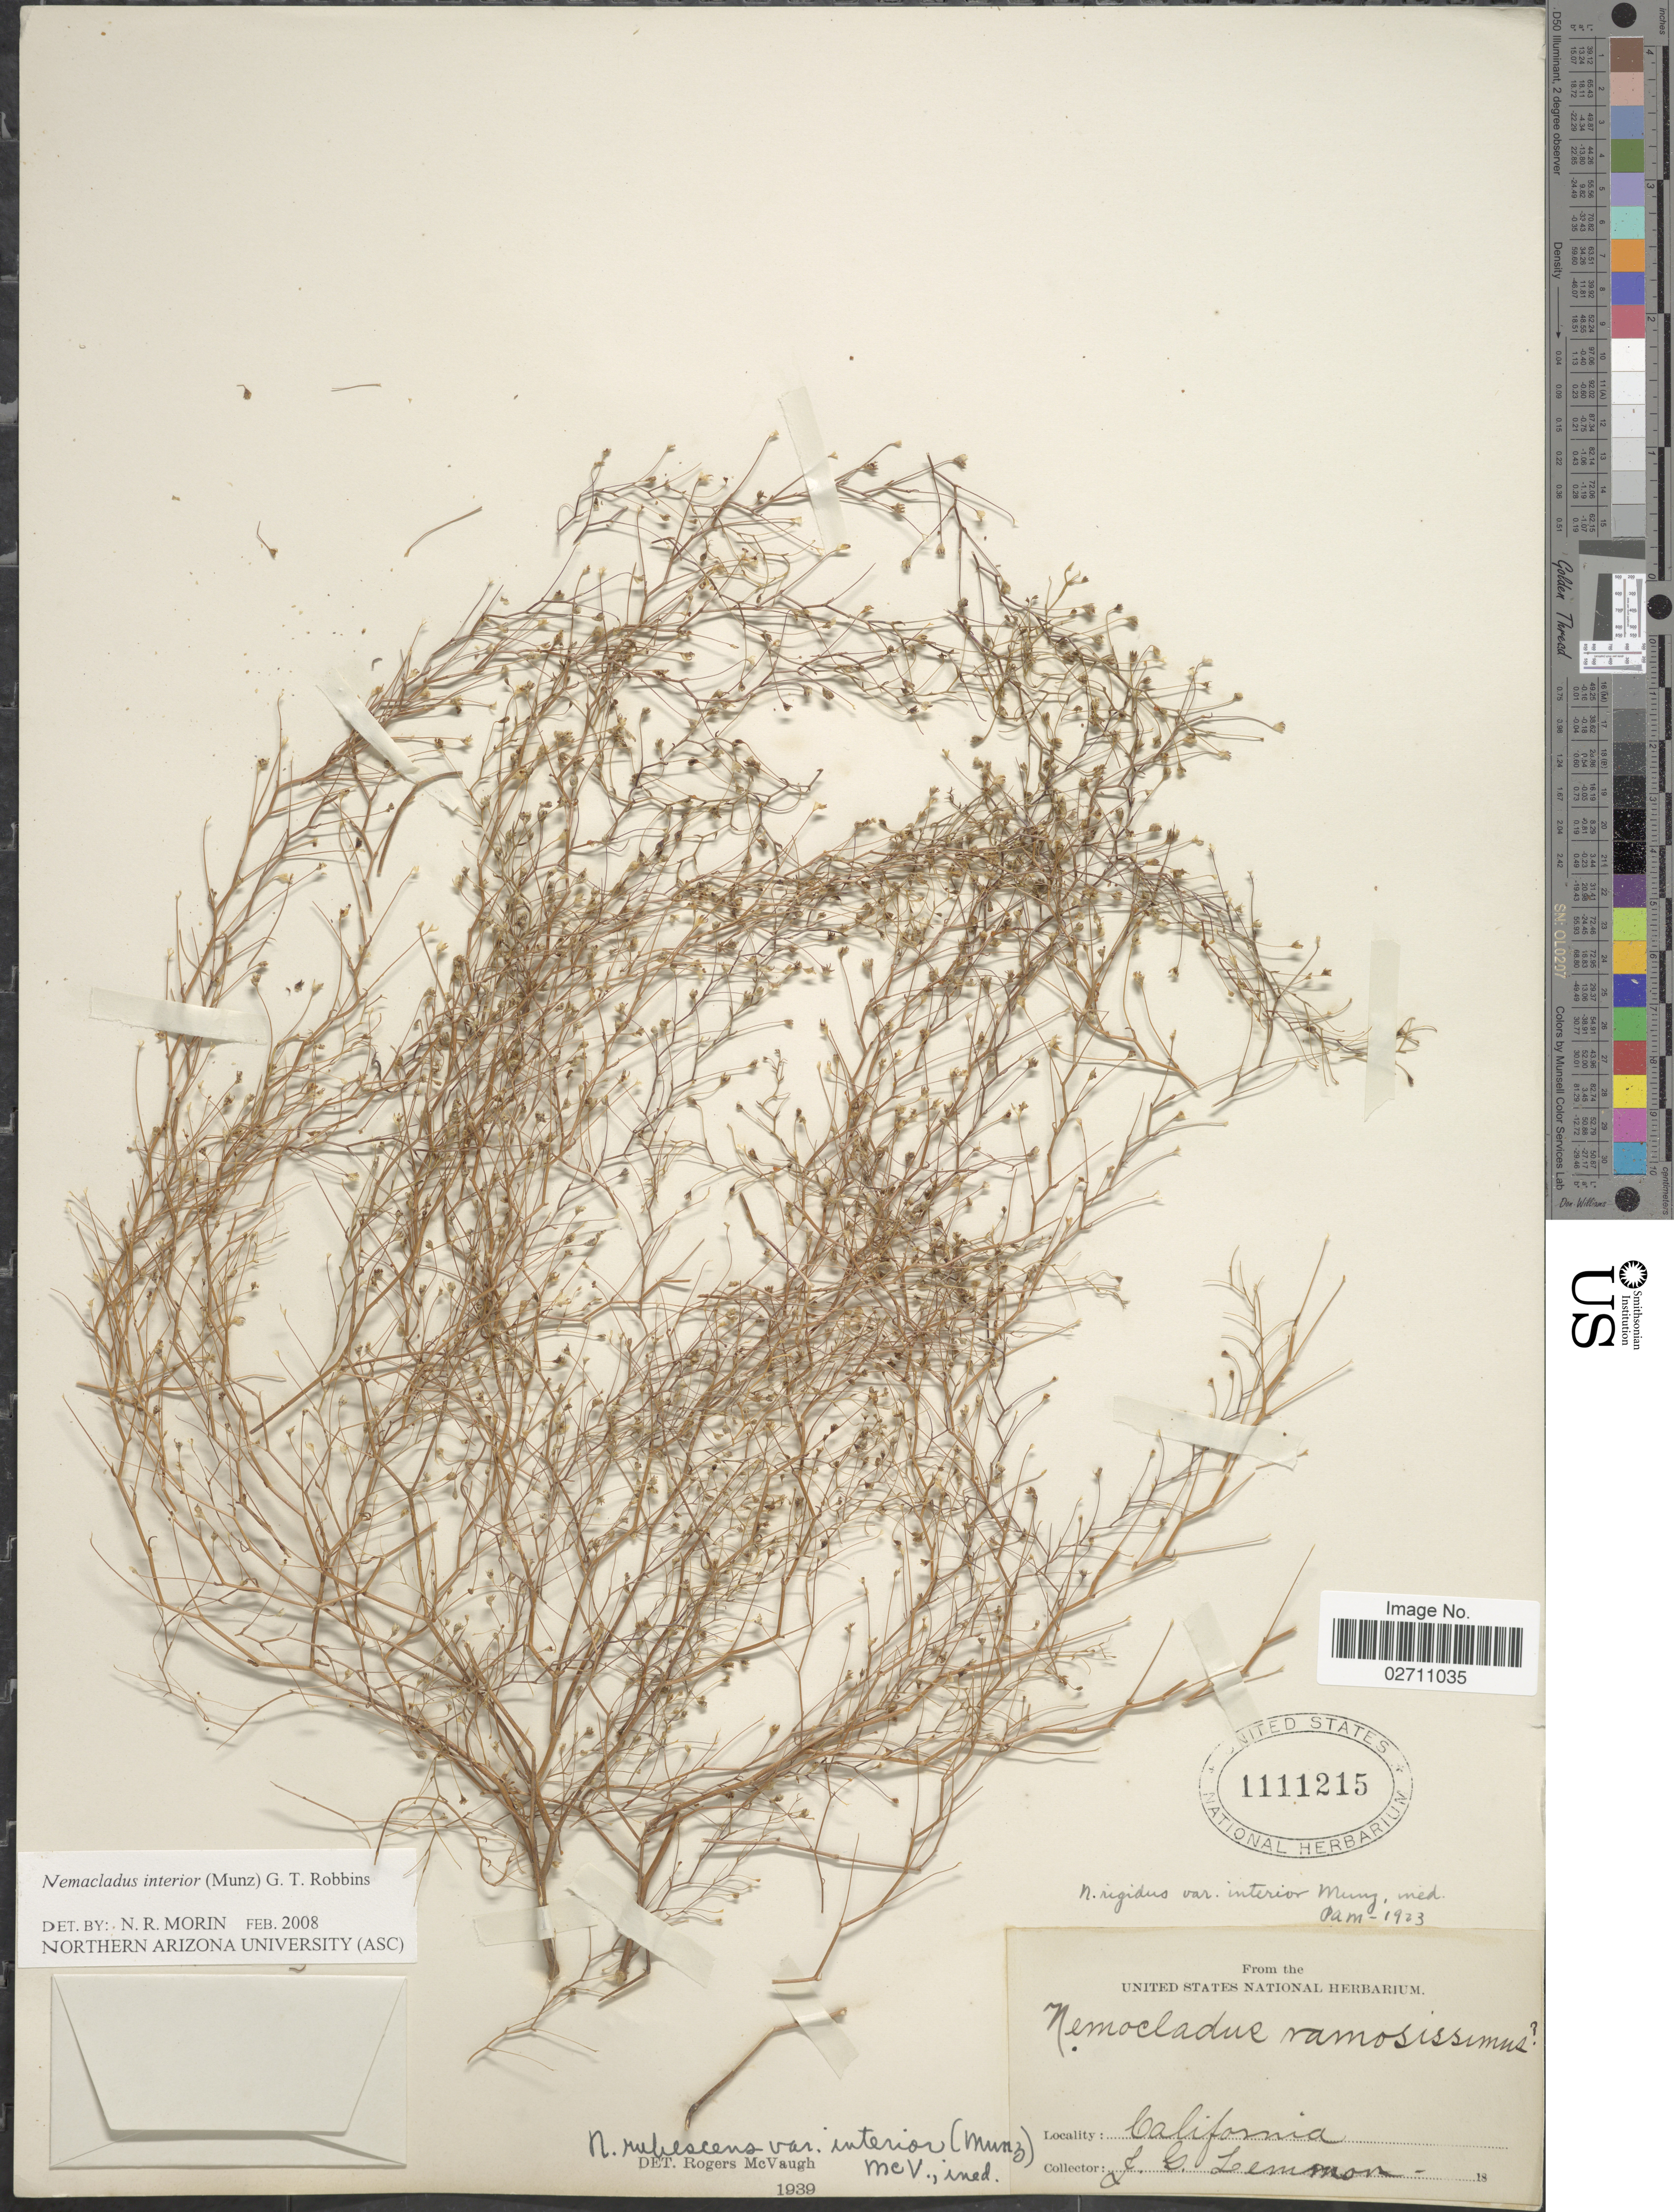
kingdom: Plantae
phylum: Tracheophyta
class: Magnoliopsida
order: Asterales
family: Campanulaceae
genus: Nemacladus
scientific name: Nemacladus interior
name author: (Munz) G.T. Robbins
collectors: J. Lemmon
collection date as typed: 18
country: United States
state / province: California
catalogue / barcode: US 1111215